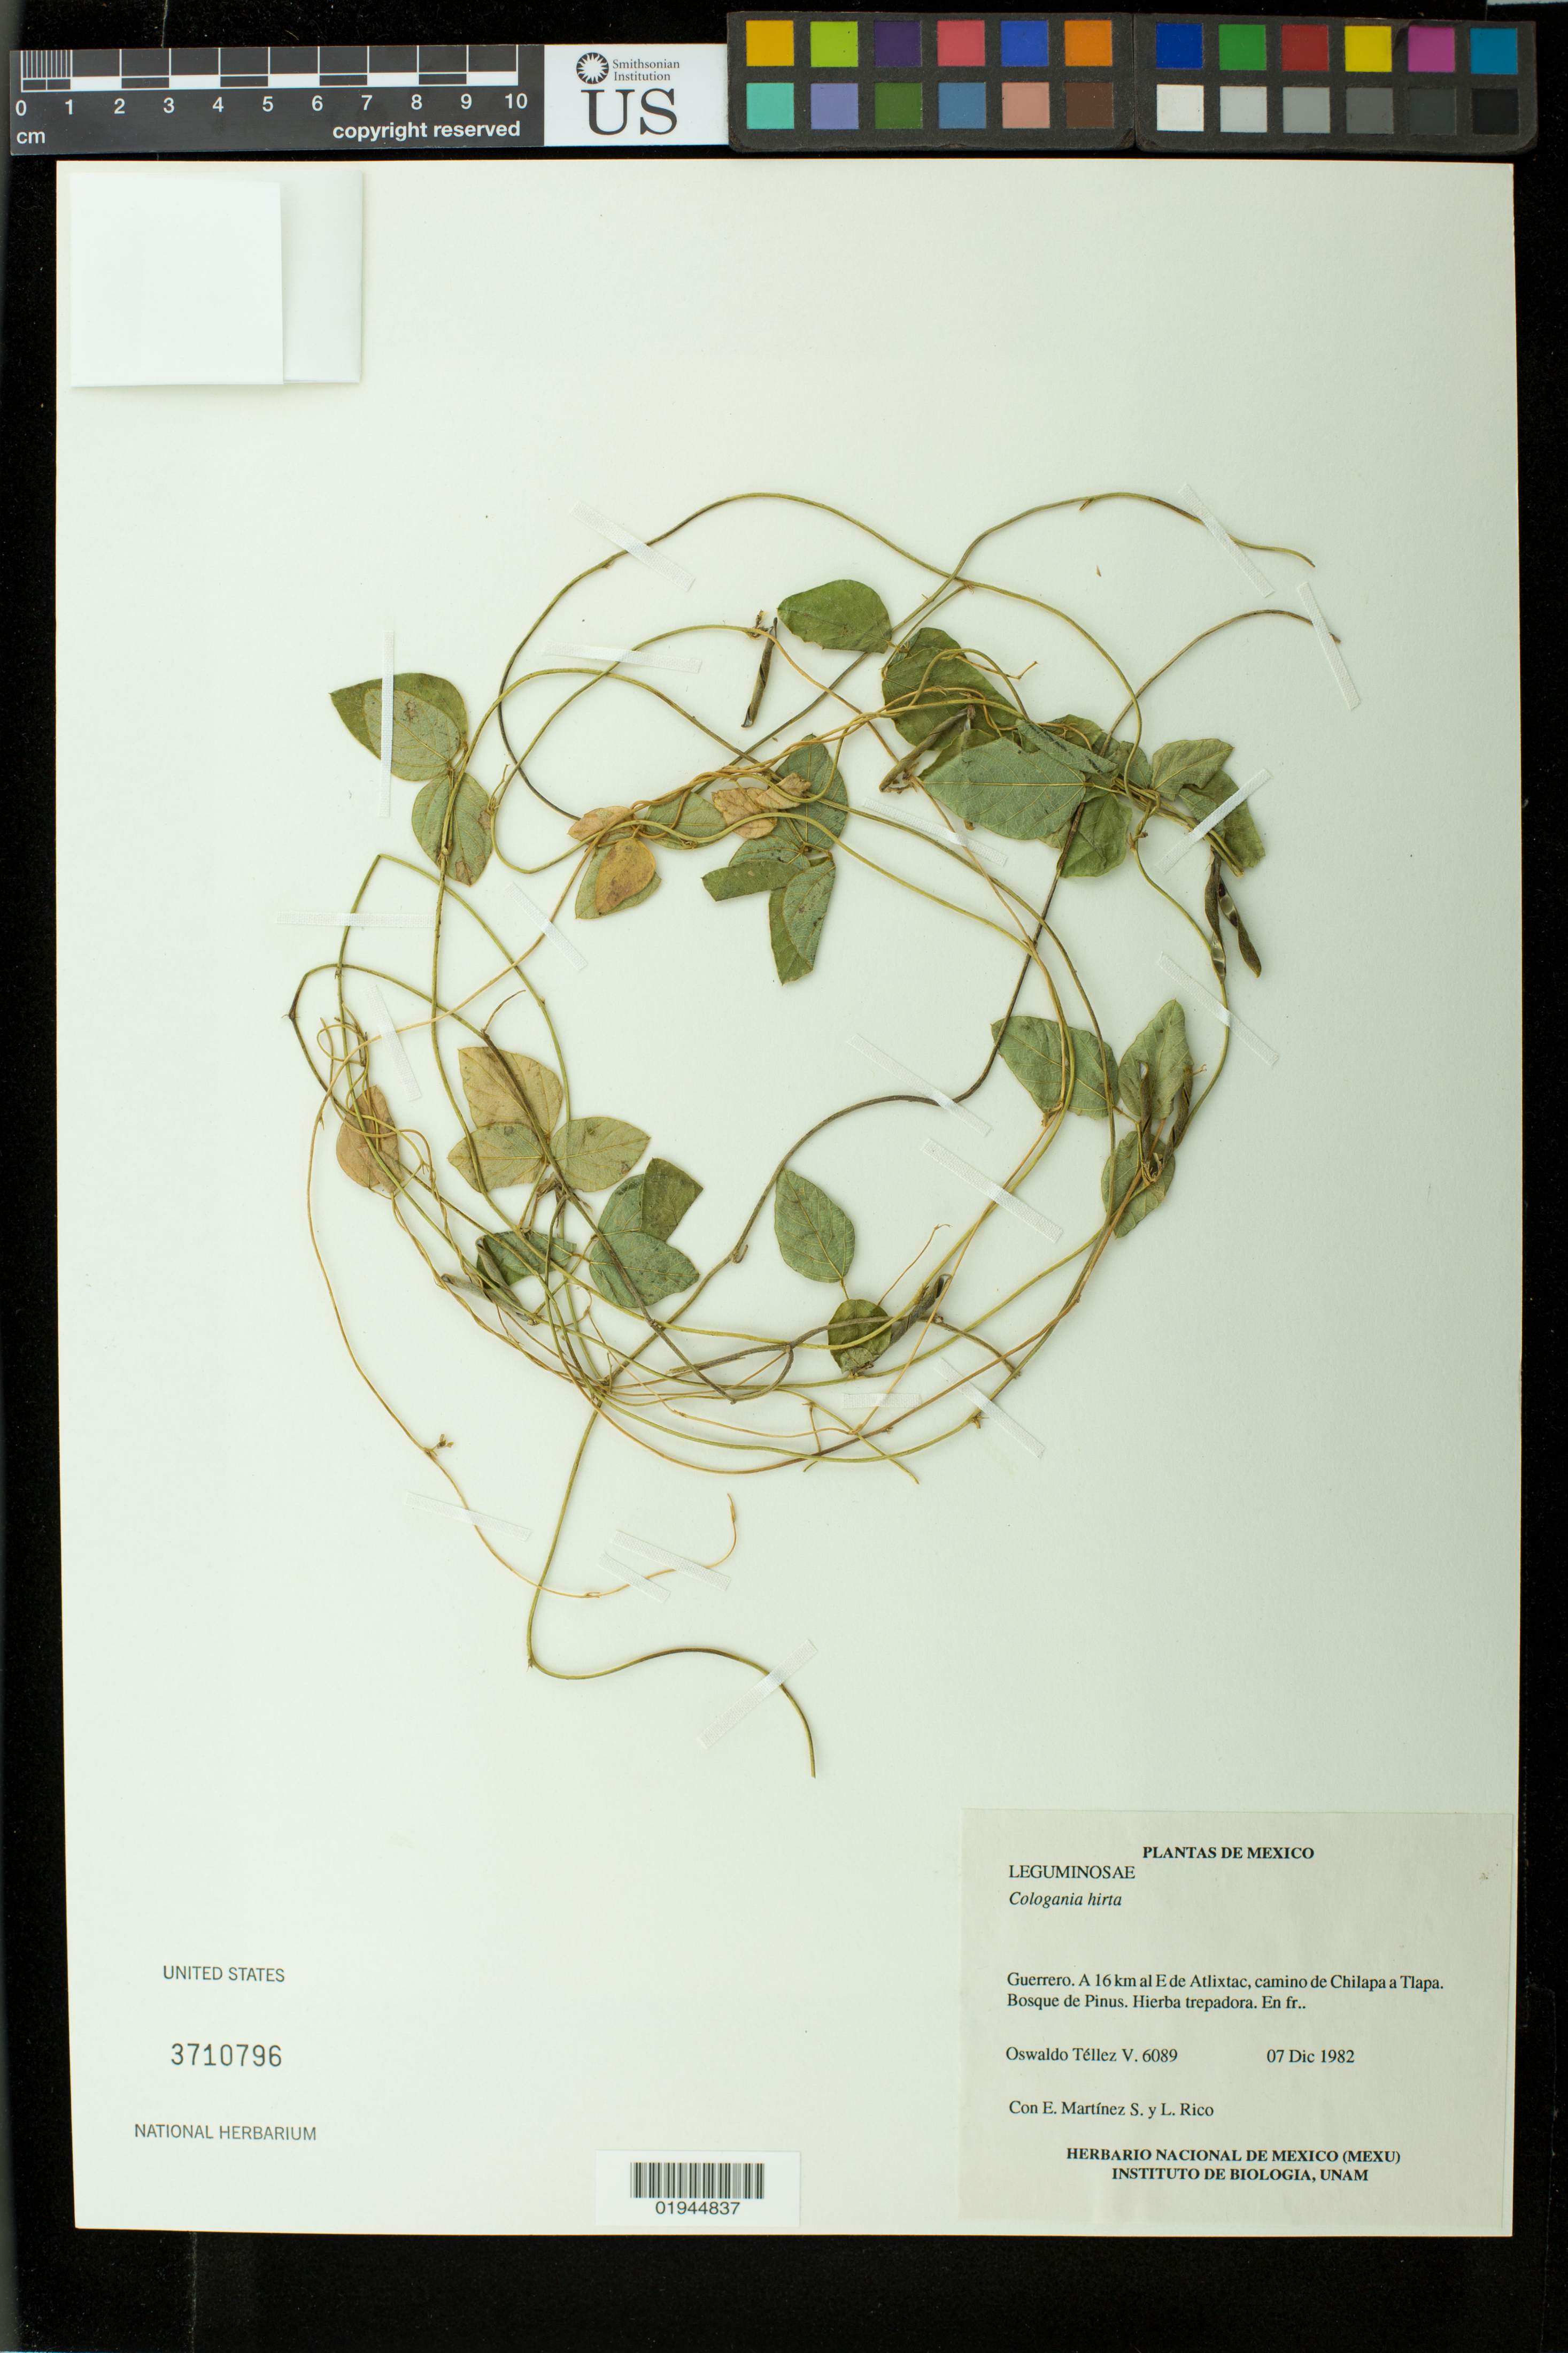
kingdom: Plantae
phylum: Tracheophyta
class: Magnoliopsida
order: Fabales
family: Fabaceae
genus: Cologania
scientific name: Cologania hirta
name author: (M. Martens & Galeotti)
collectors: O. Téllez V., E. M. Martínez S. & L. Rico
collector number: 6089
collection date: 1982-12-07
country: Mexico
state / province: Guerrero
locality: A 16 km al E de Atlixtac, camino de Chilapa a Tlapa. Bosque de Pinus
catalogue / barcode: US 3710796